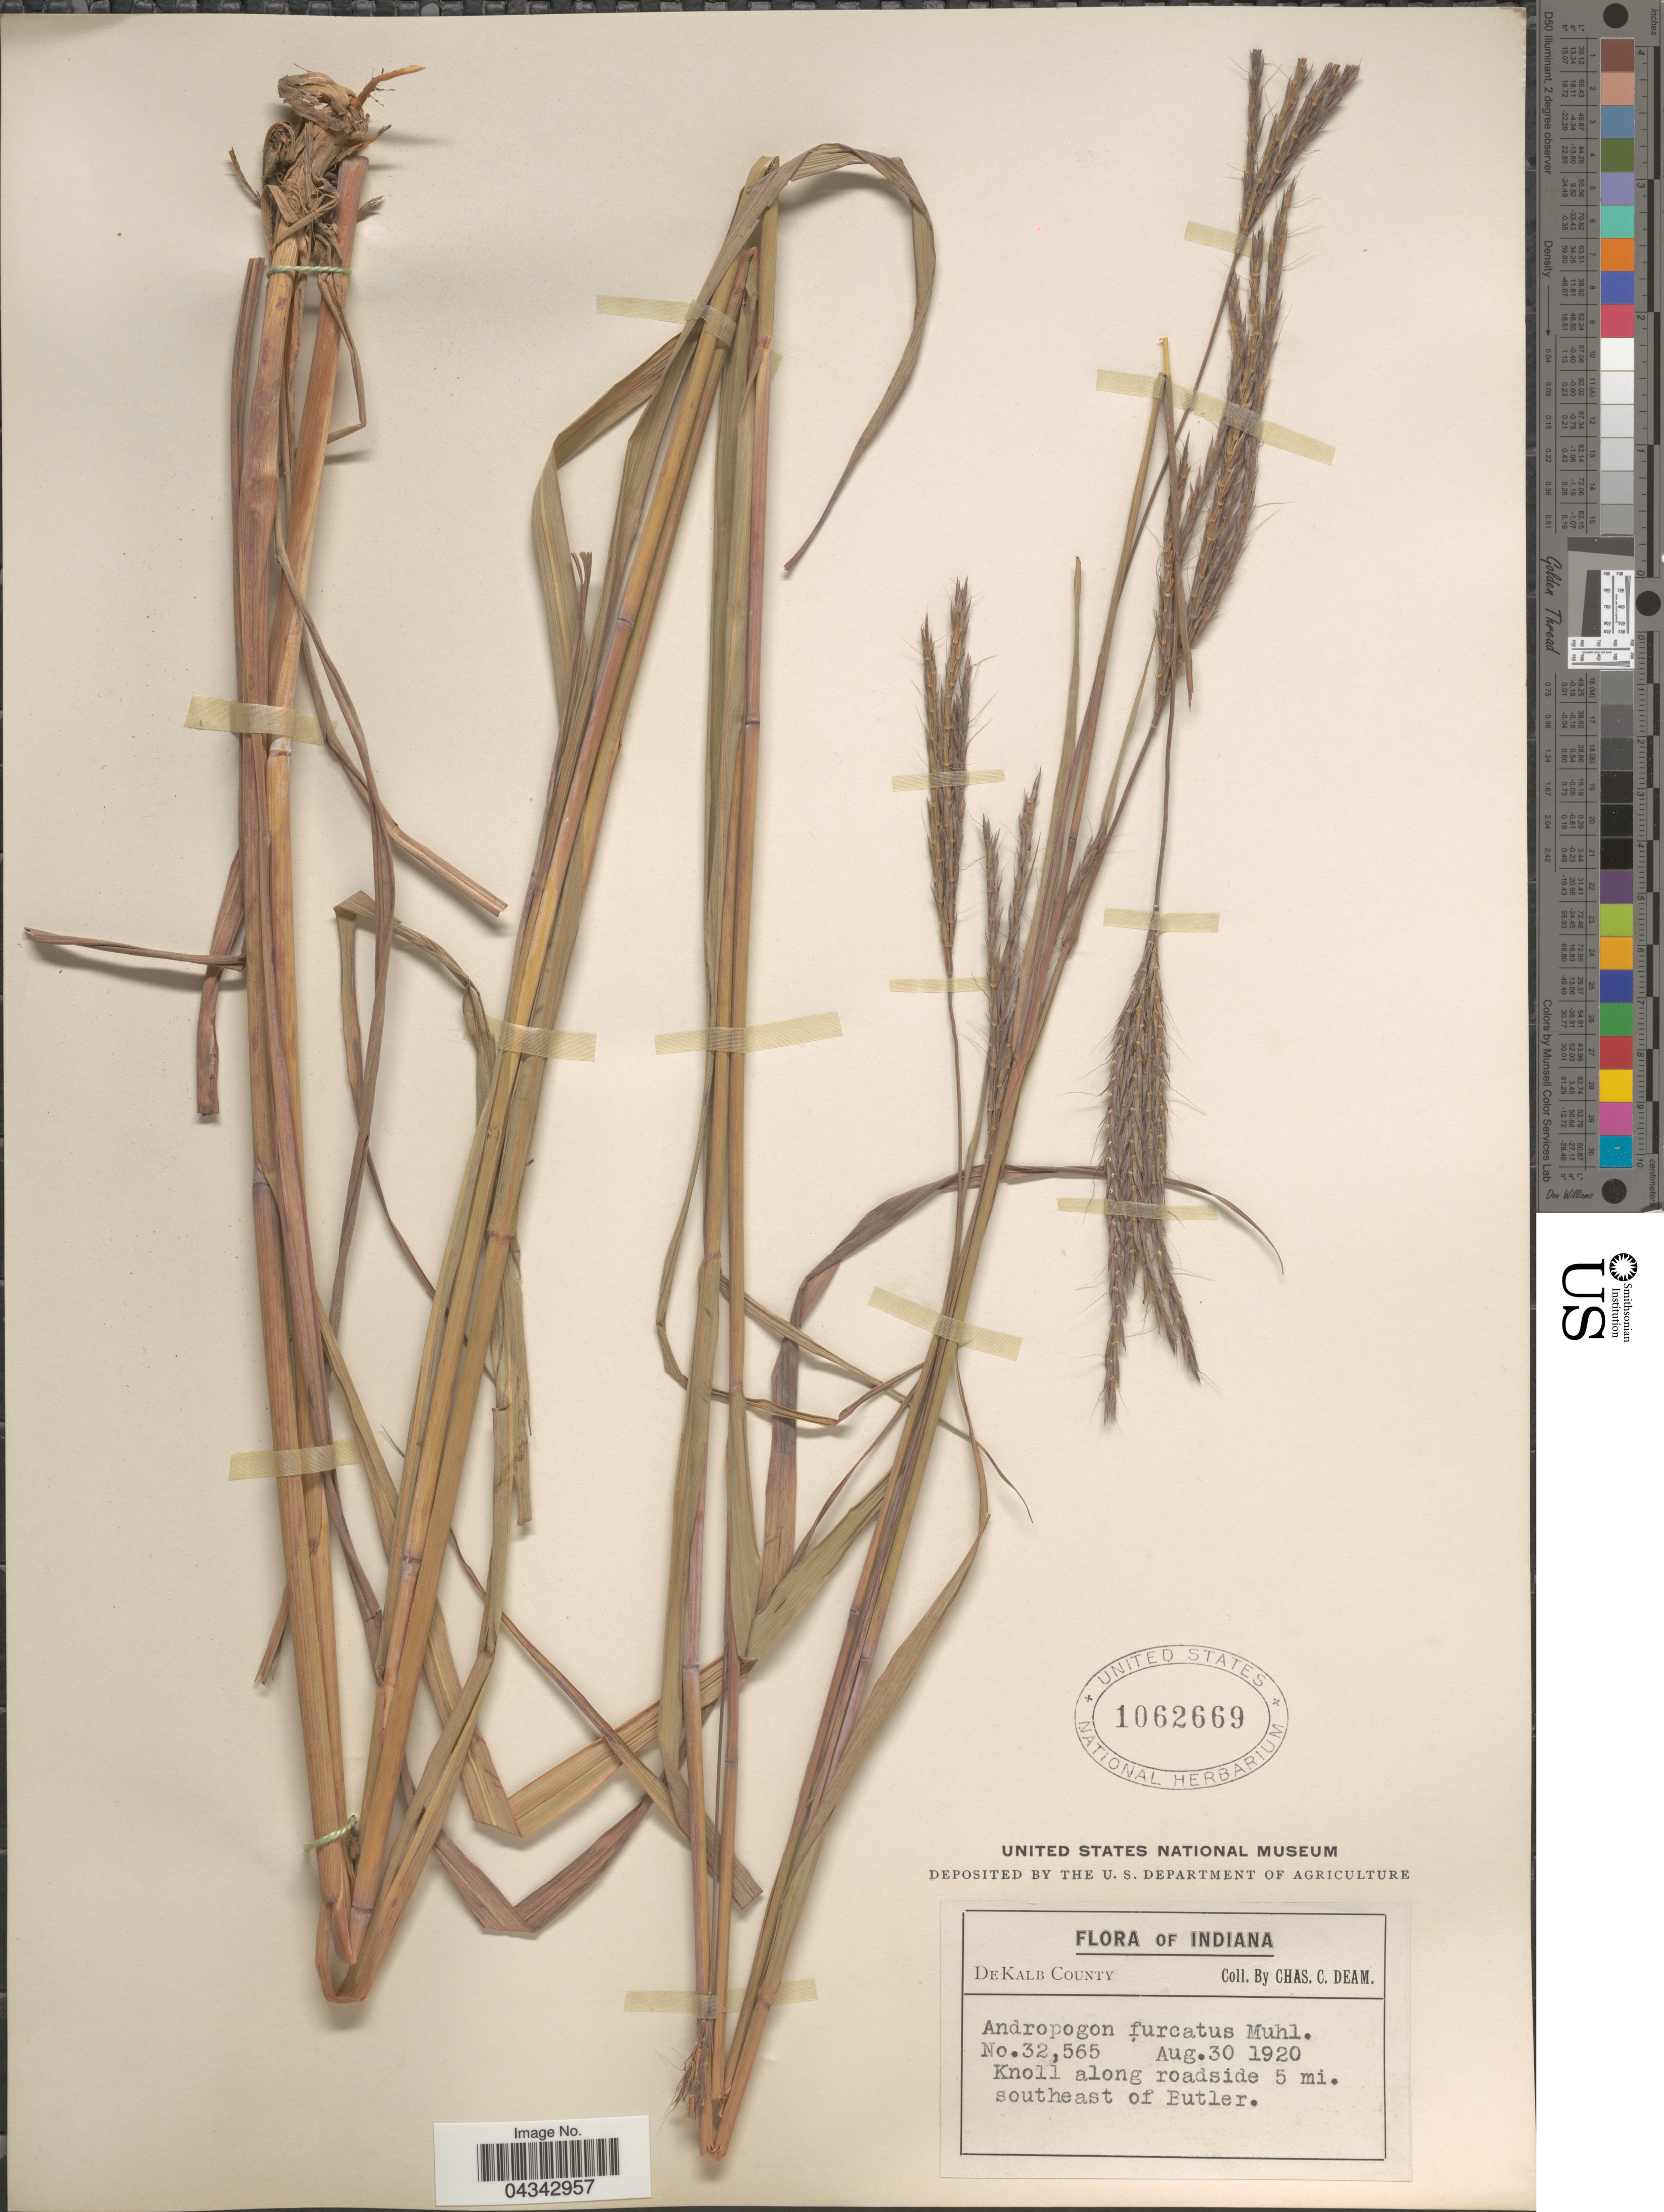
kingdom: Plantae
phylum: Tracheophyta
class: Liliopsida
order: Poales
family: Poaceae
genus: Andropogon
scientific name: Andropogon gerardii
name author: Vitman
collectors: C. C. Deam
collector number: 32565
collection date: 1920-08-30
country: United States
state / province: Indiana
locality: DeKalb County. Knoll along roadside 5 mi. southeast of Butler.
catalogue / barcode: US 1062669